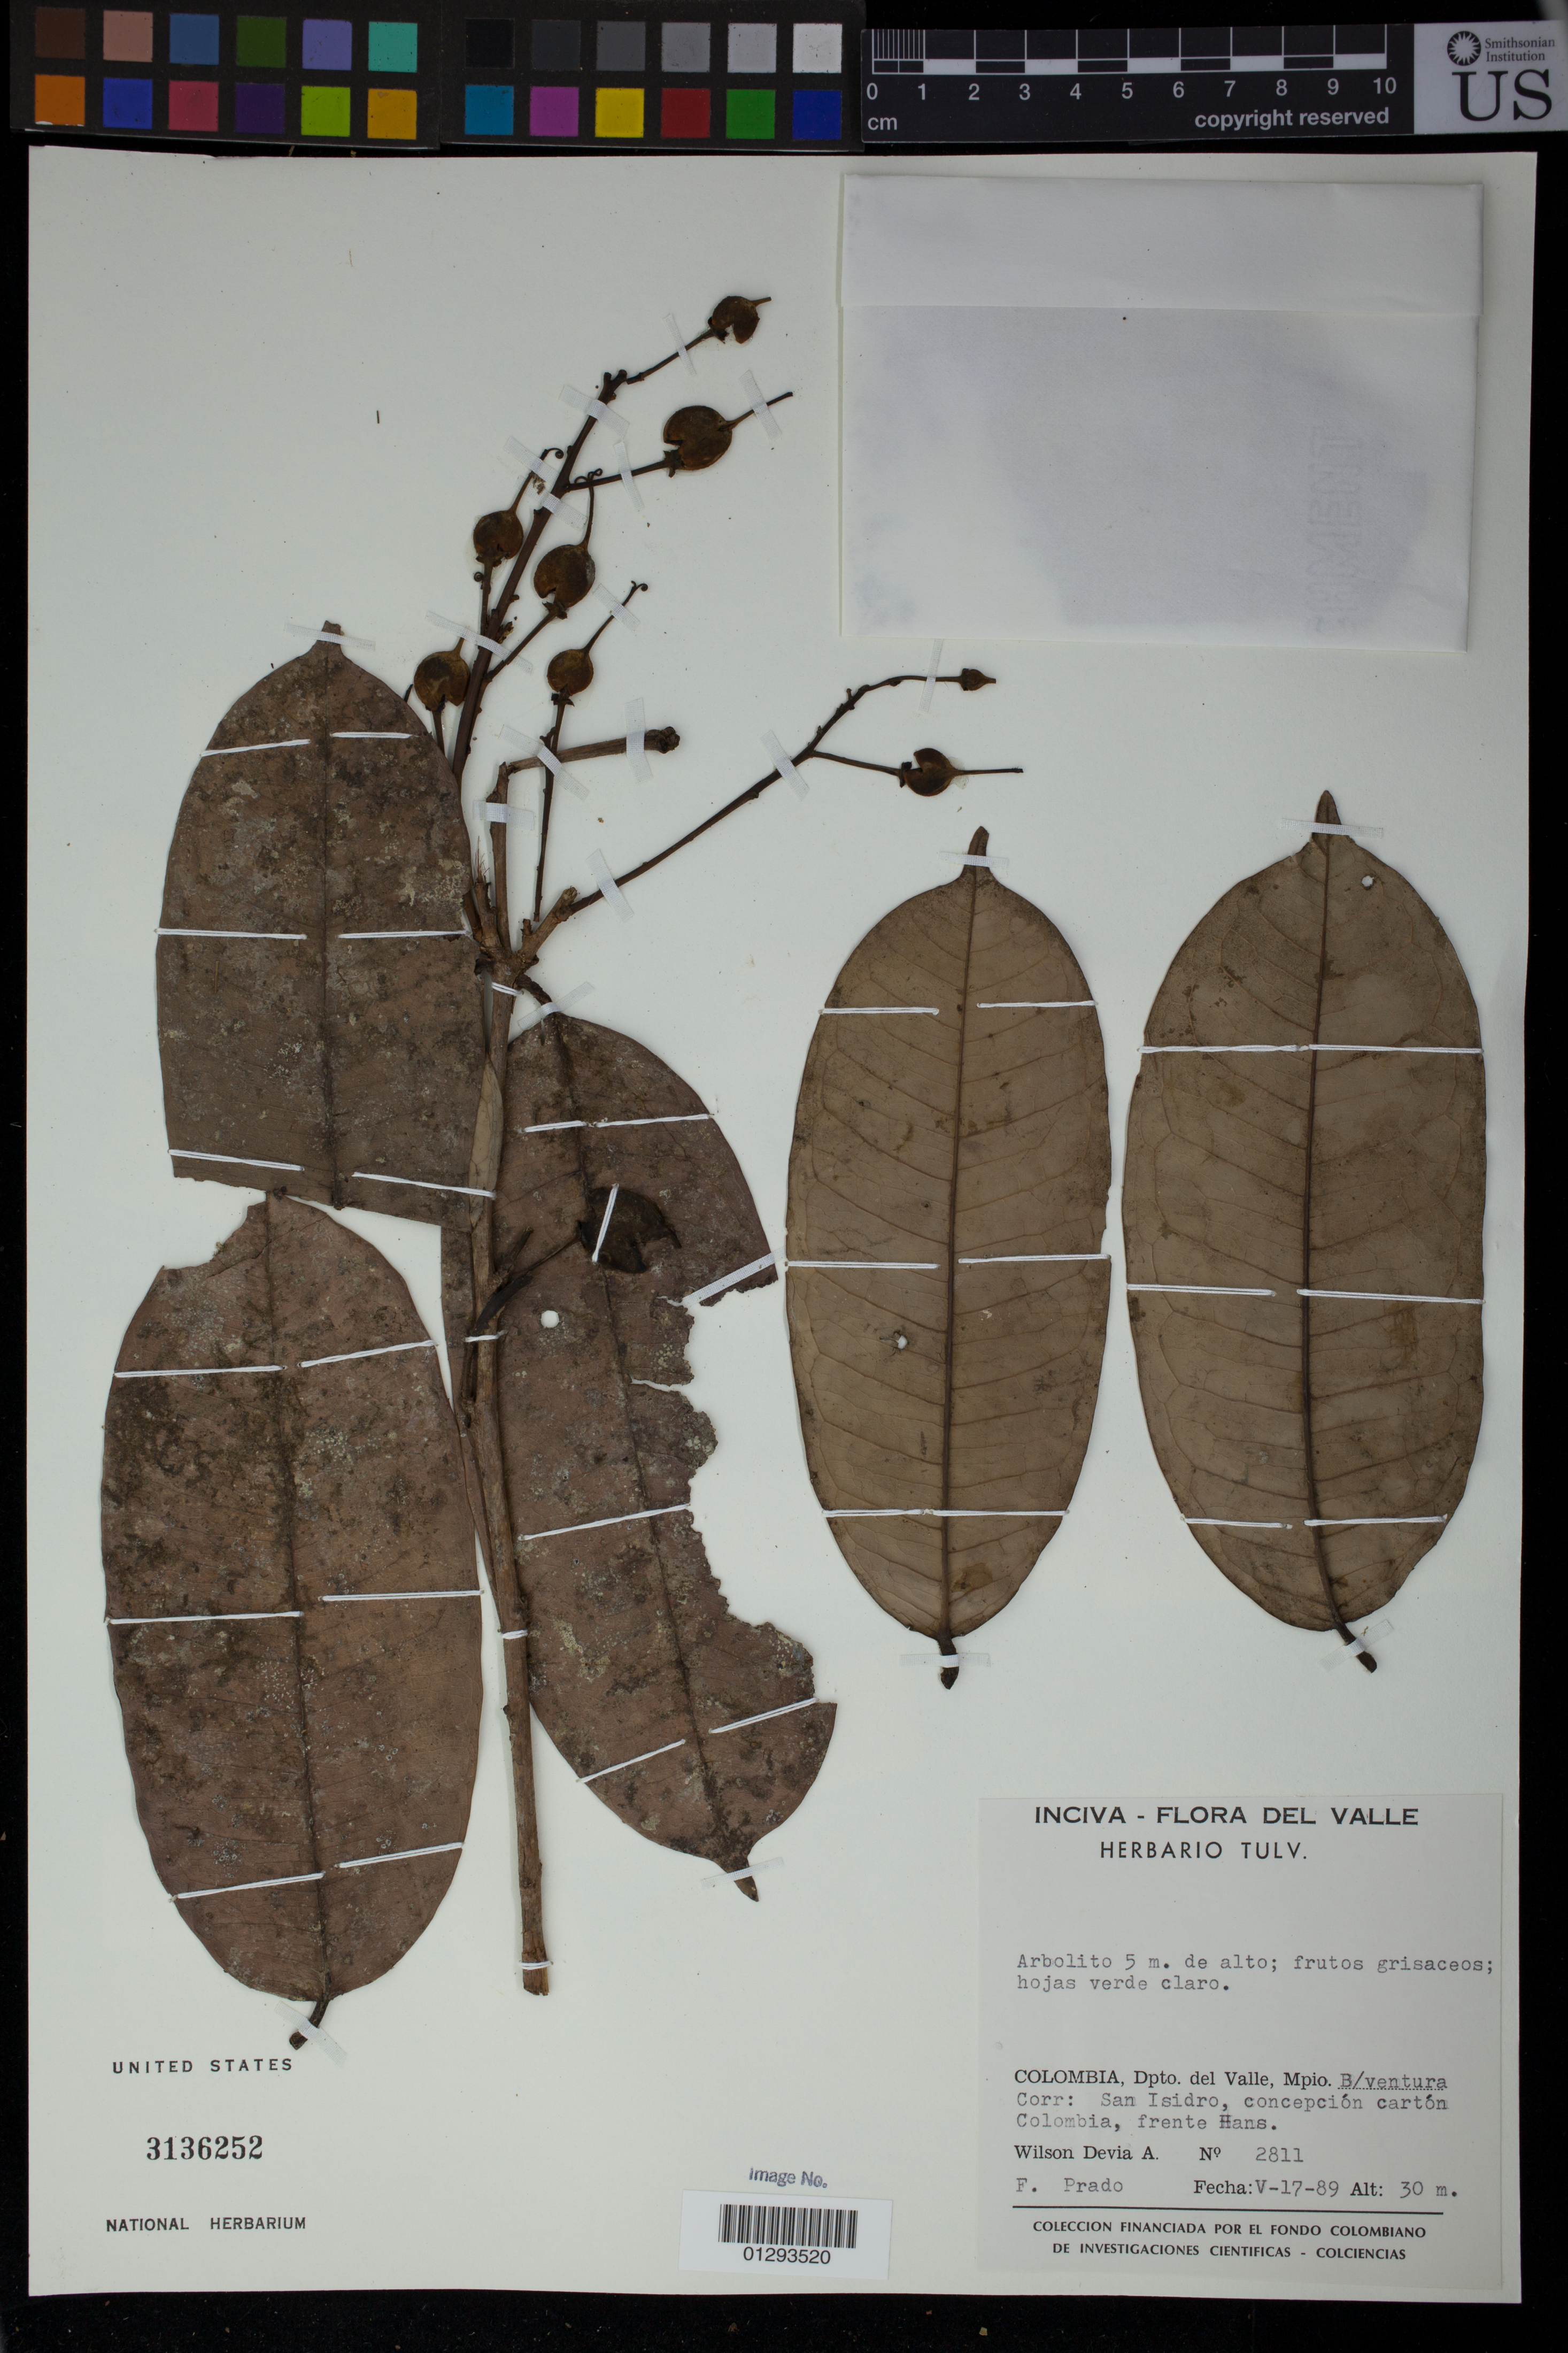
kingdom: Plantae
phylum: Tracheophyta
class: Magnoliopsida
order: Malpighiales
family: Euphorbiaceae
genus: Mabea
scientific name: Mabea sp.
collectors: W. Devia A. & F. Prado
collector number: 2811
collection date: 1989-05-17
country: Colombia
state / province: Valle del Cauca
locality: Dpto. del Valle, Mpio. B/ventura Corr: San Isidro, concepcion carton Colombia, frente Hans.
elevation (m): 30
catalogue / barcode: US 3136252